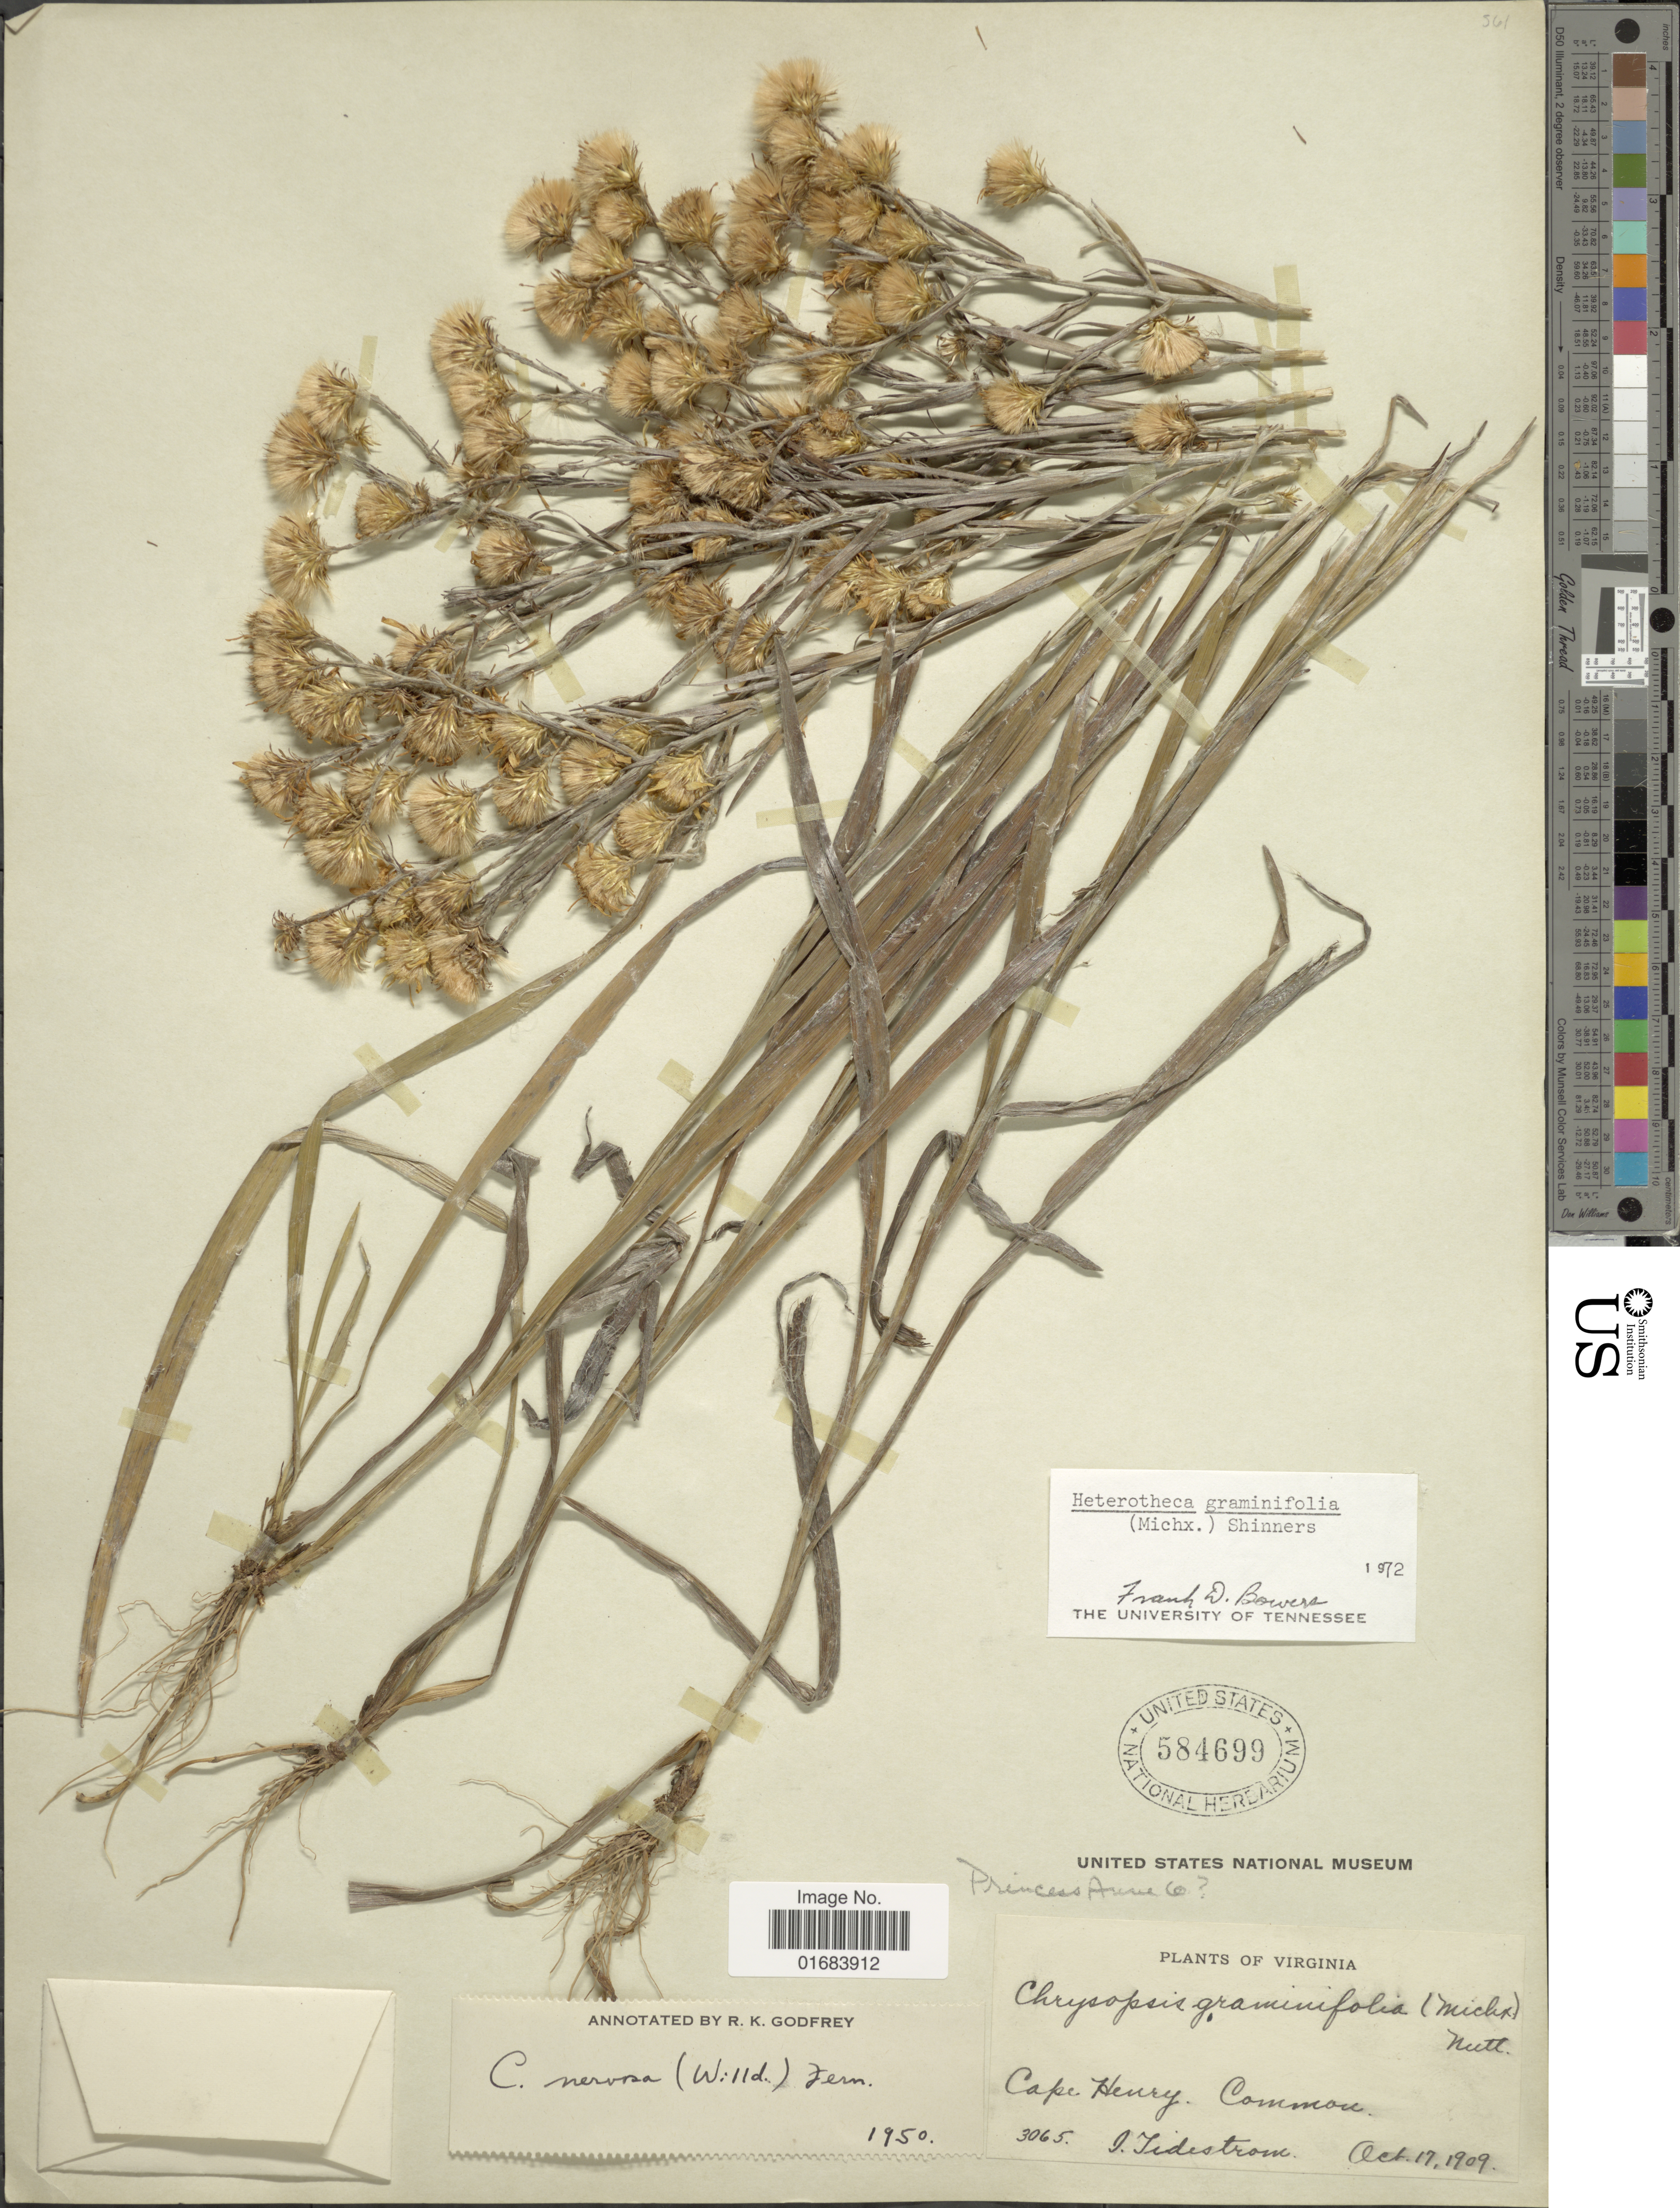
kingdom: Plantae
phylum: Tracheophyta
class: Magnoliopsida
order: Asterales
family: Asteraceae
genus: Pityopsis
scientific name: Pityopsis graminifolia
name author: (Michx.) Nutt.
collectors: J. Tidestrom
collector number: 3065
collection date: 1909-10-17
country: United States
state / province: Virginia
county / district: City of Virginia Beach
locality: Cape Henry.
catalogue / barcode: US 584699